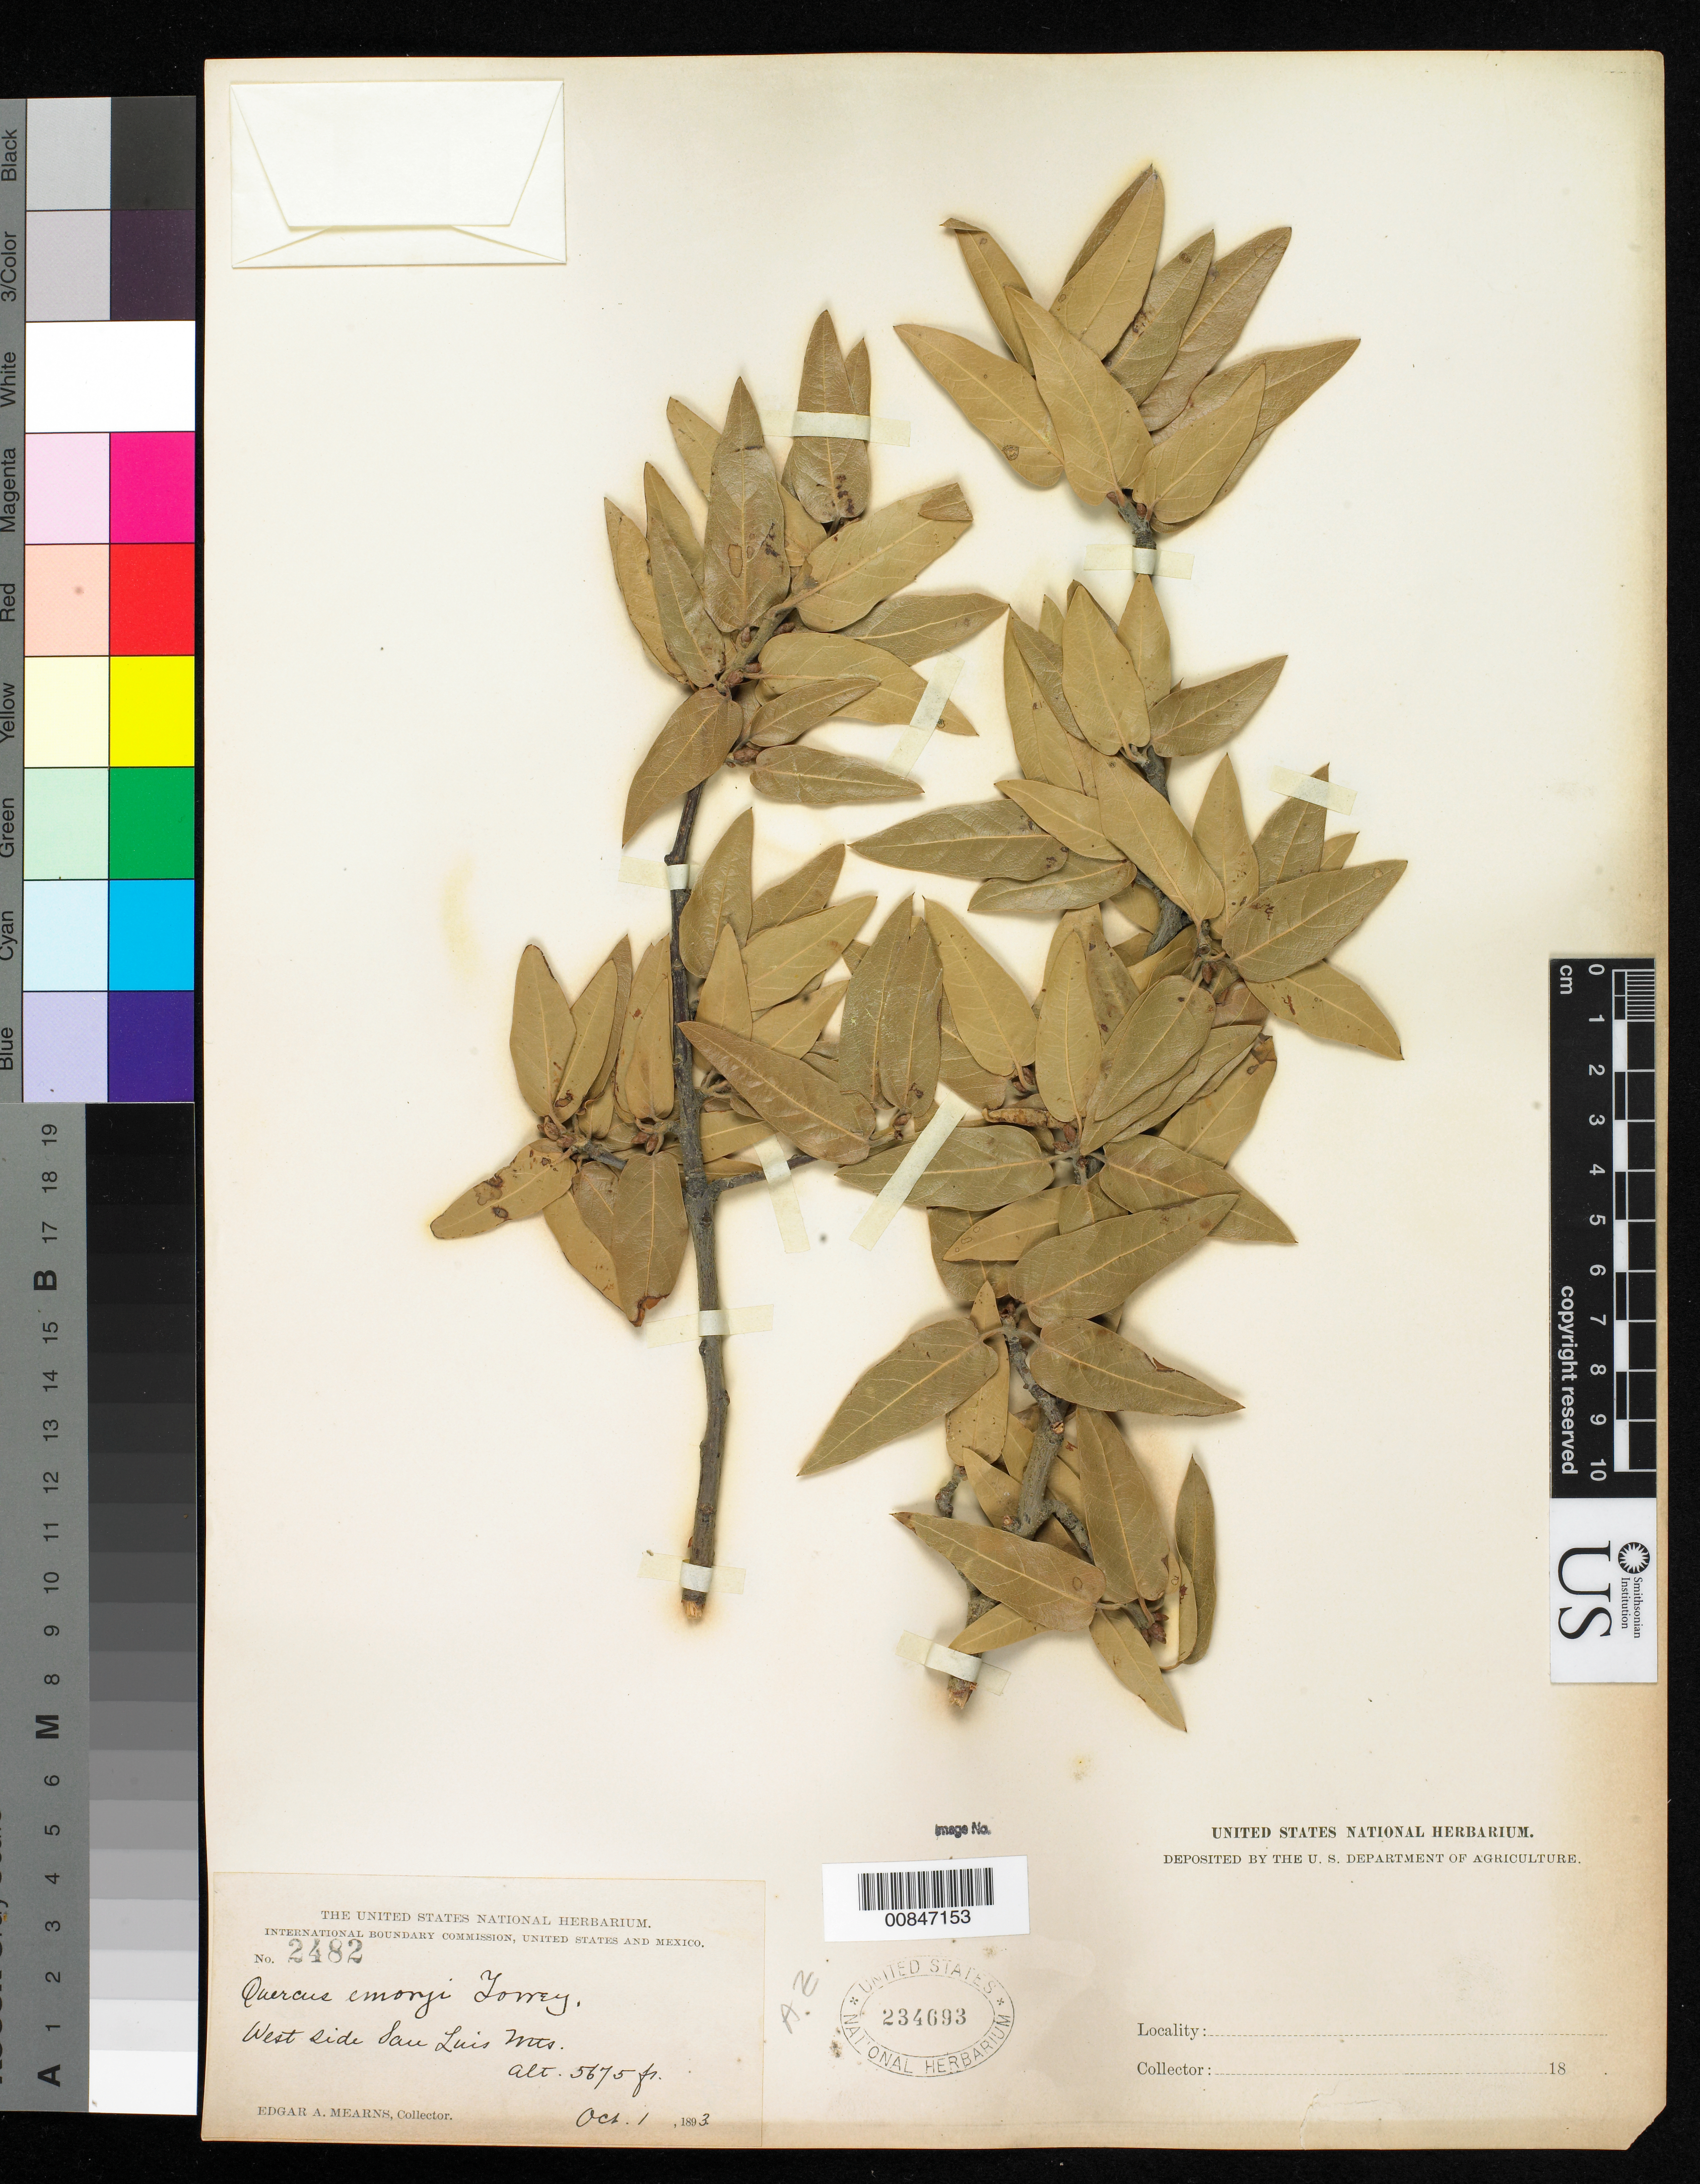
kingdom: Plantae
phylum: Tracheophyta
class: Magnoliopsida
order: Fagales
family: Fagaceae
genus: Quercus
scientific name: Quercus emoryi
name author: Torr. in Emory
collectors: E. A. Mearns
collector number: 2482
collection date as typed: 01 Oct 1893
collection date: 1893-10-01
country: United States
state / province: Arizona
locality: West side of San Luis Mts.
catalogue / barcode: US 234693